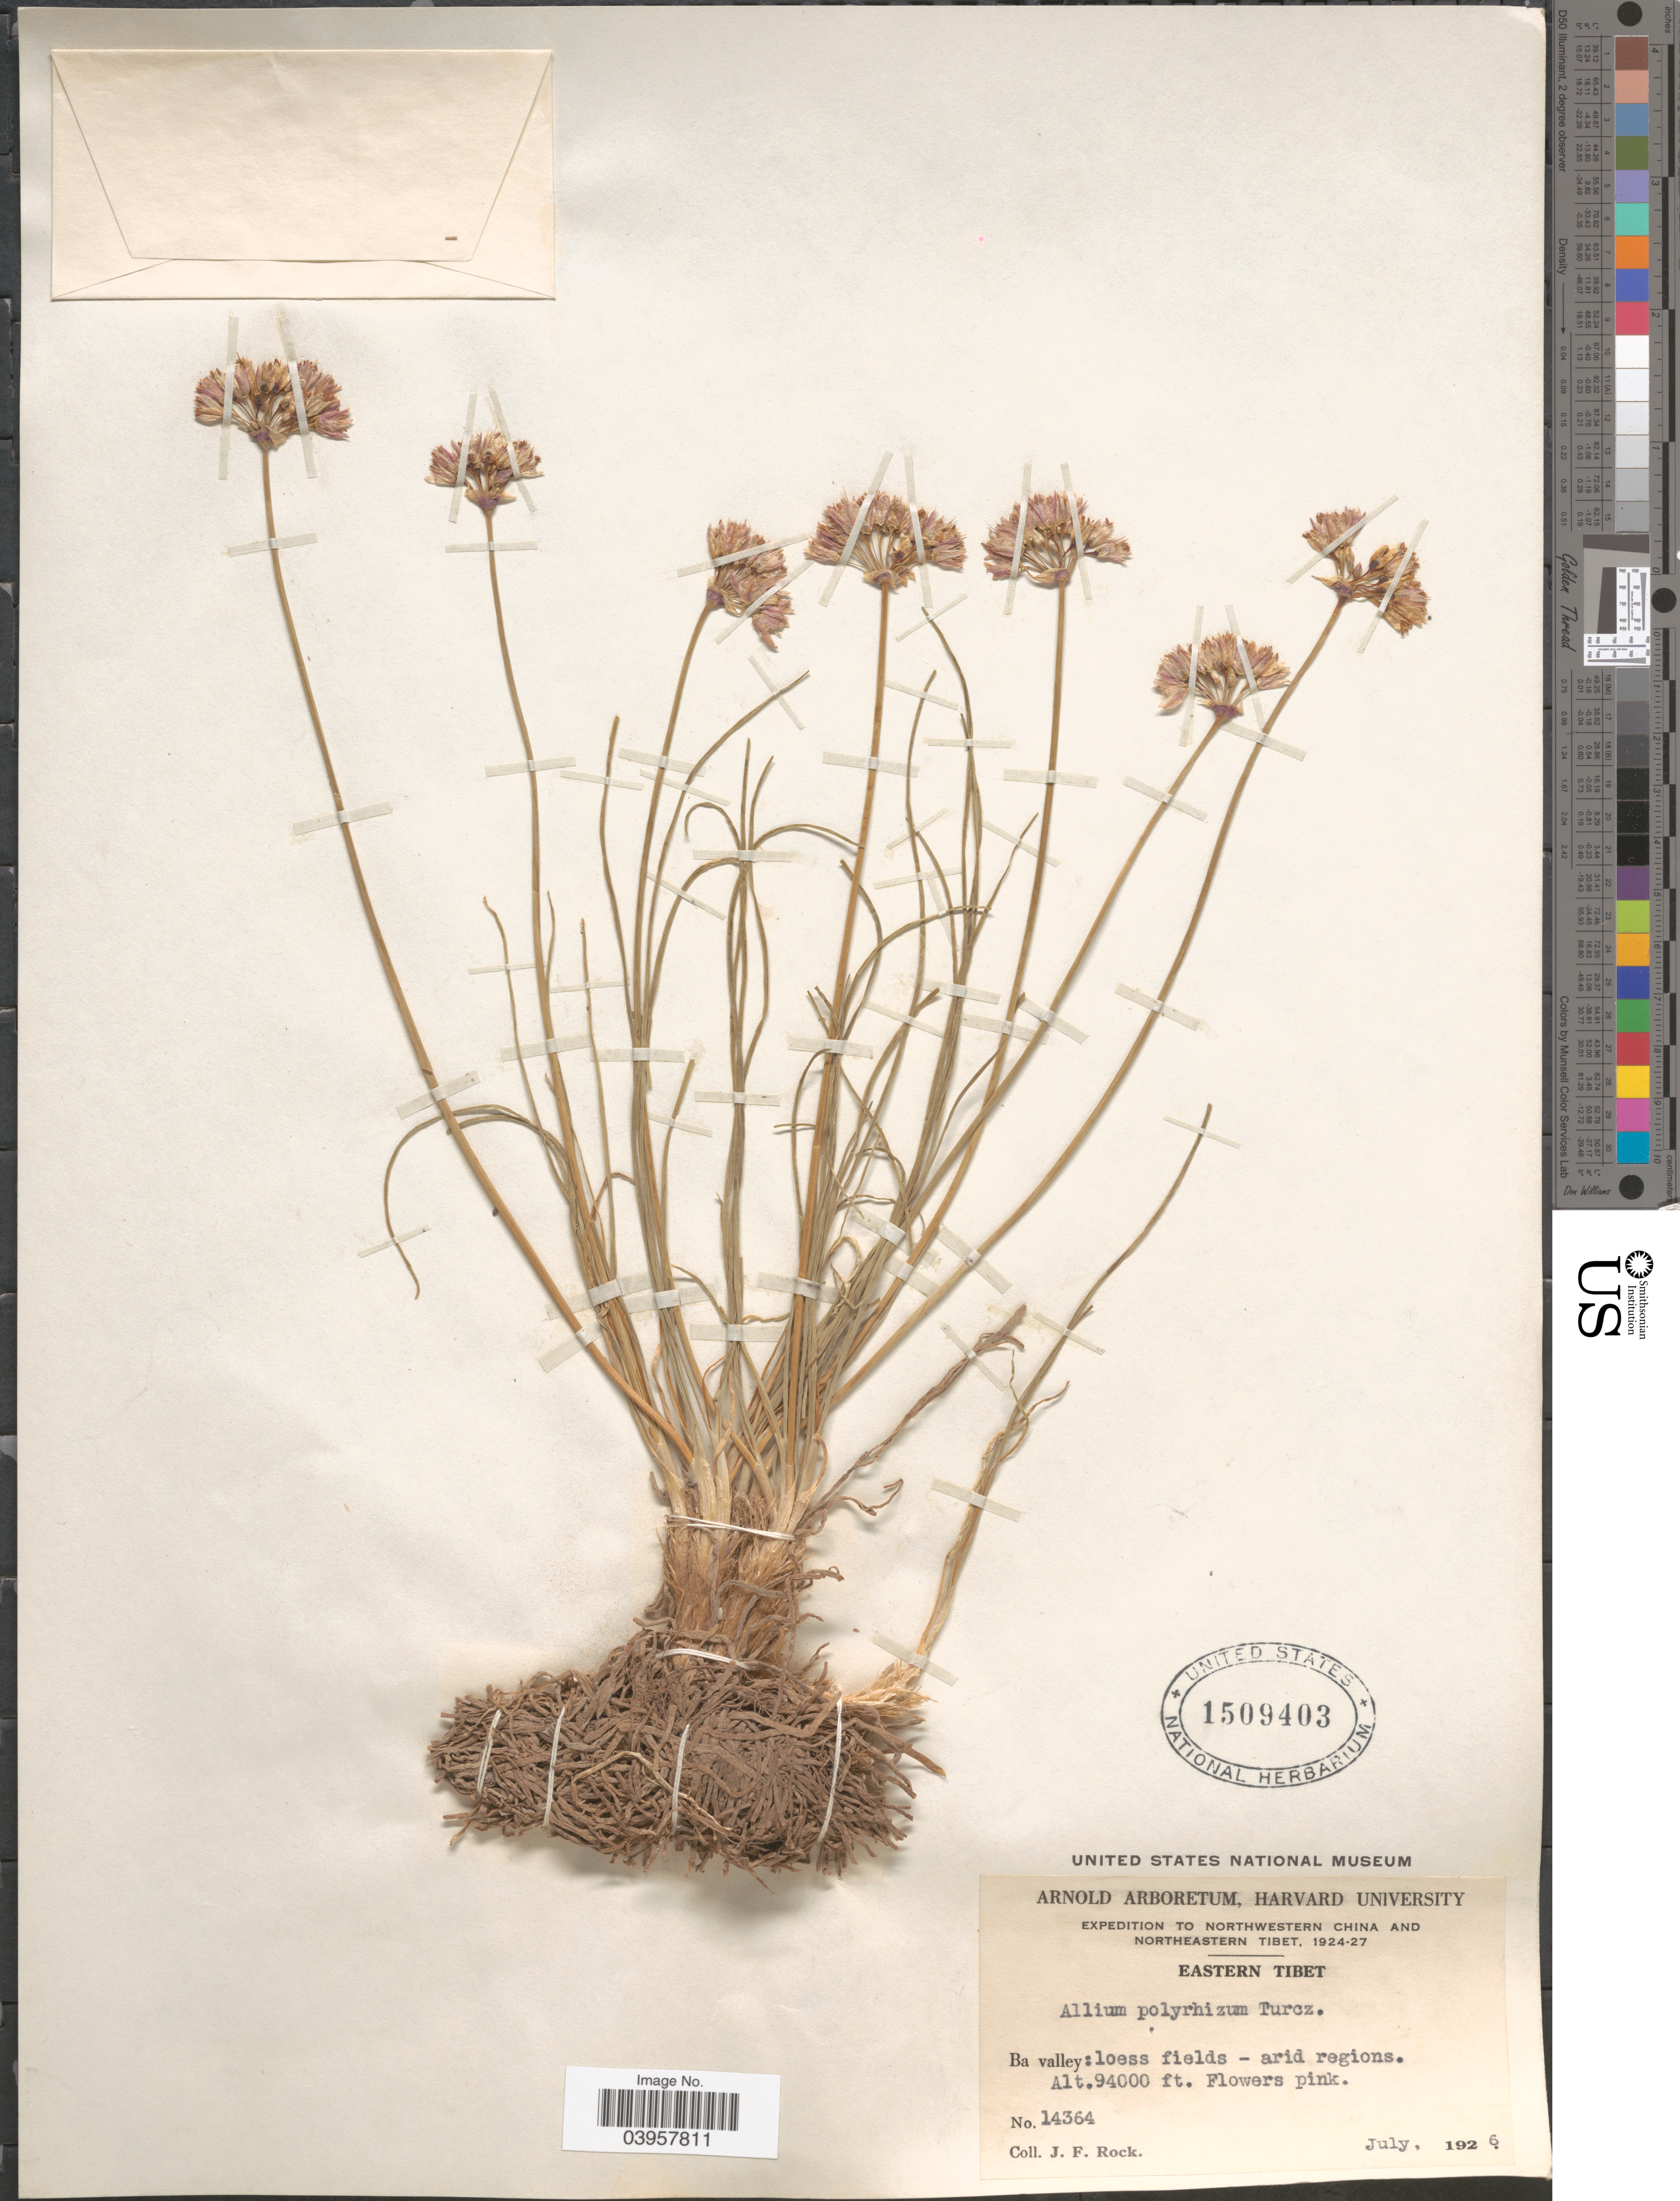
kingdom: Plantae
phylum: Tracheophyta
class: Liliopsida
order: Asparagales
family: Amaryllidaceae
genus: Allium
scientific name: Allium polyrhizum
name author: Turcz. ex Regel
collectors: J. Rock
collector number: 14364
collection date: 1926-07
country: China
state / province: Xizang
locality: Northwestern China. Eastern Tibet. Ba valley.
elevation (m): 28651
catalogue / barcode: US 1509403